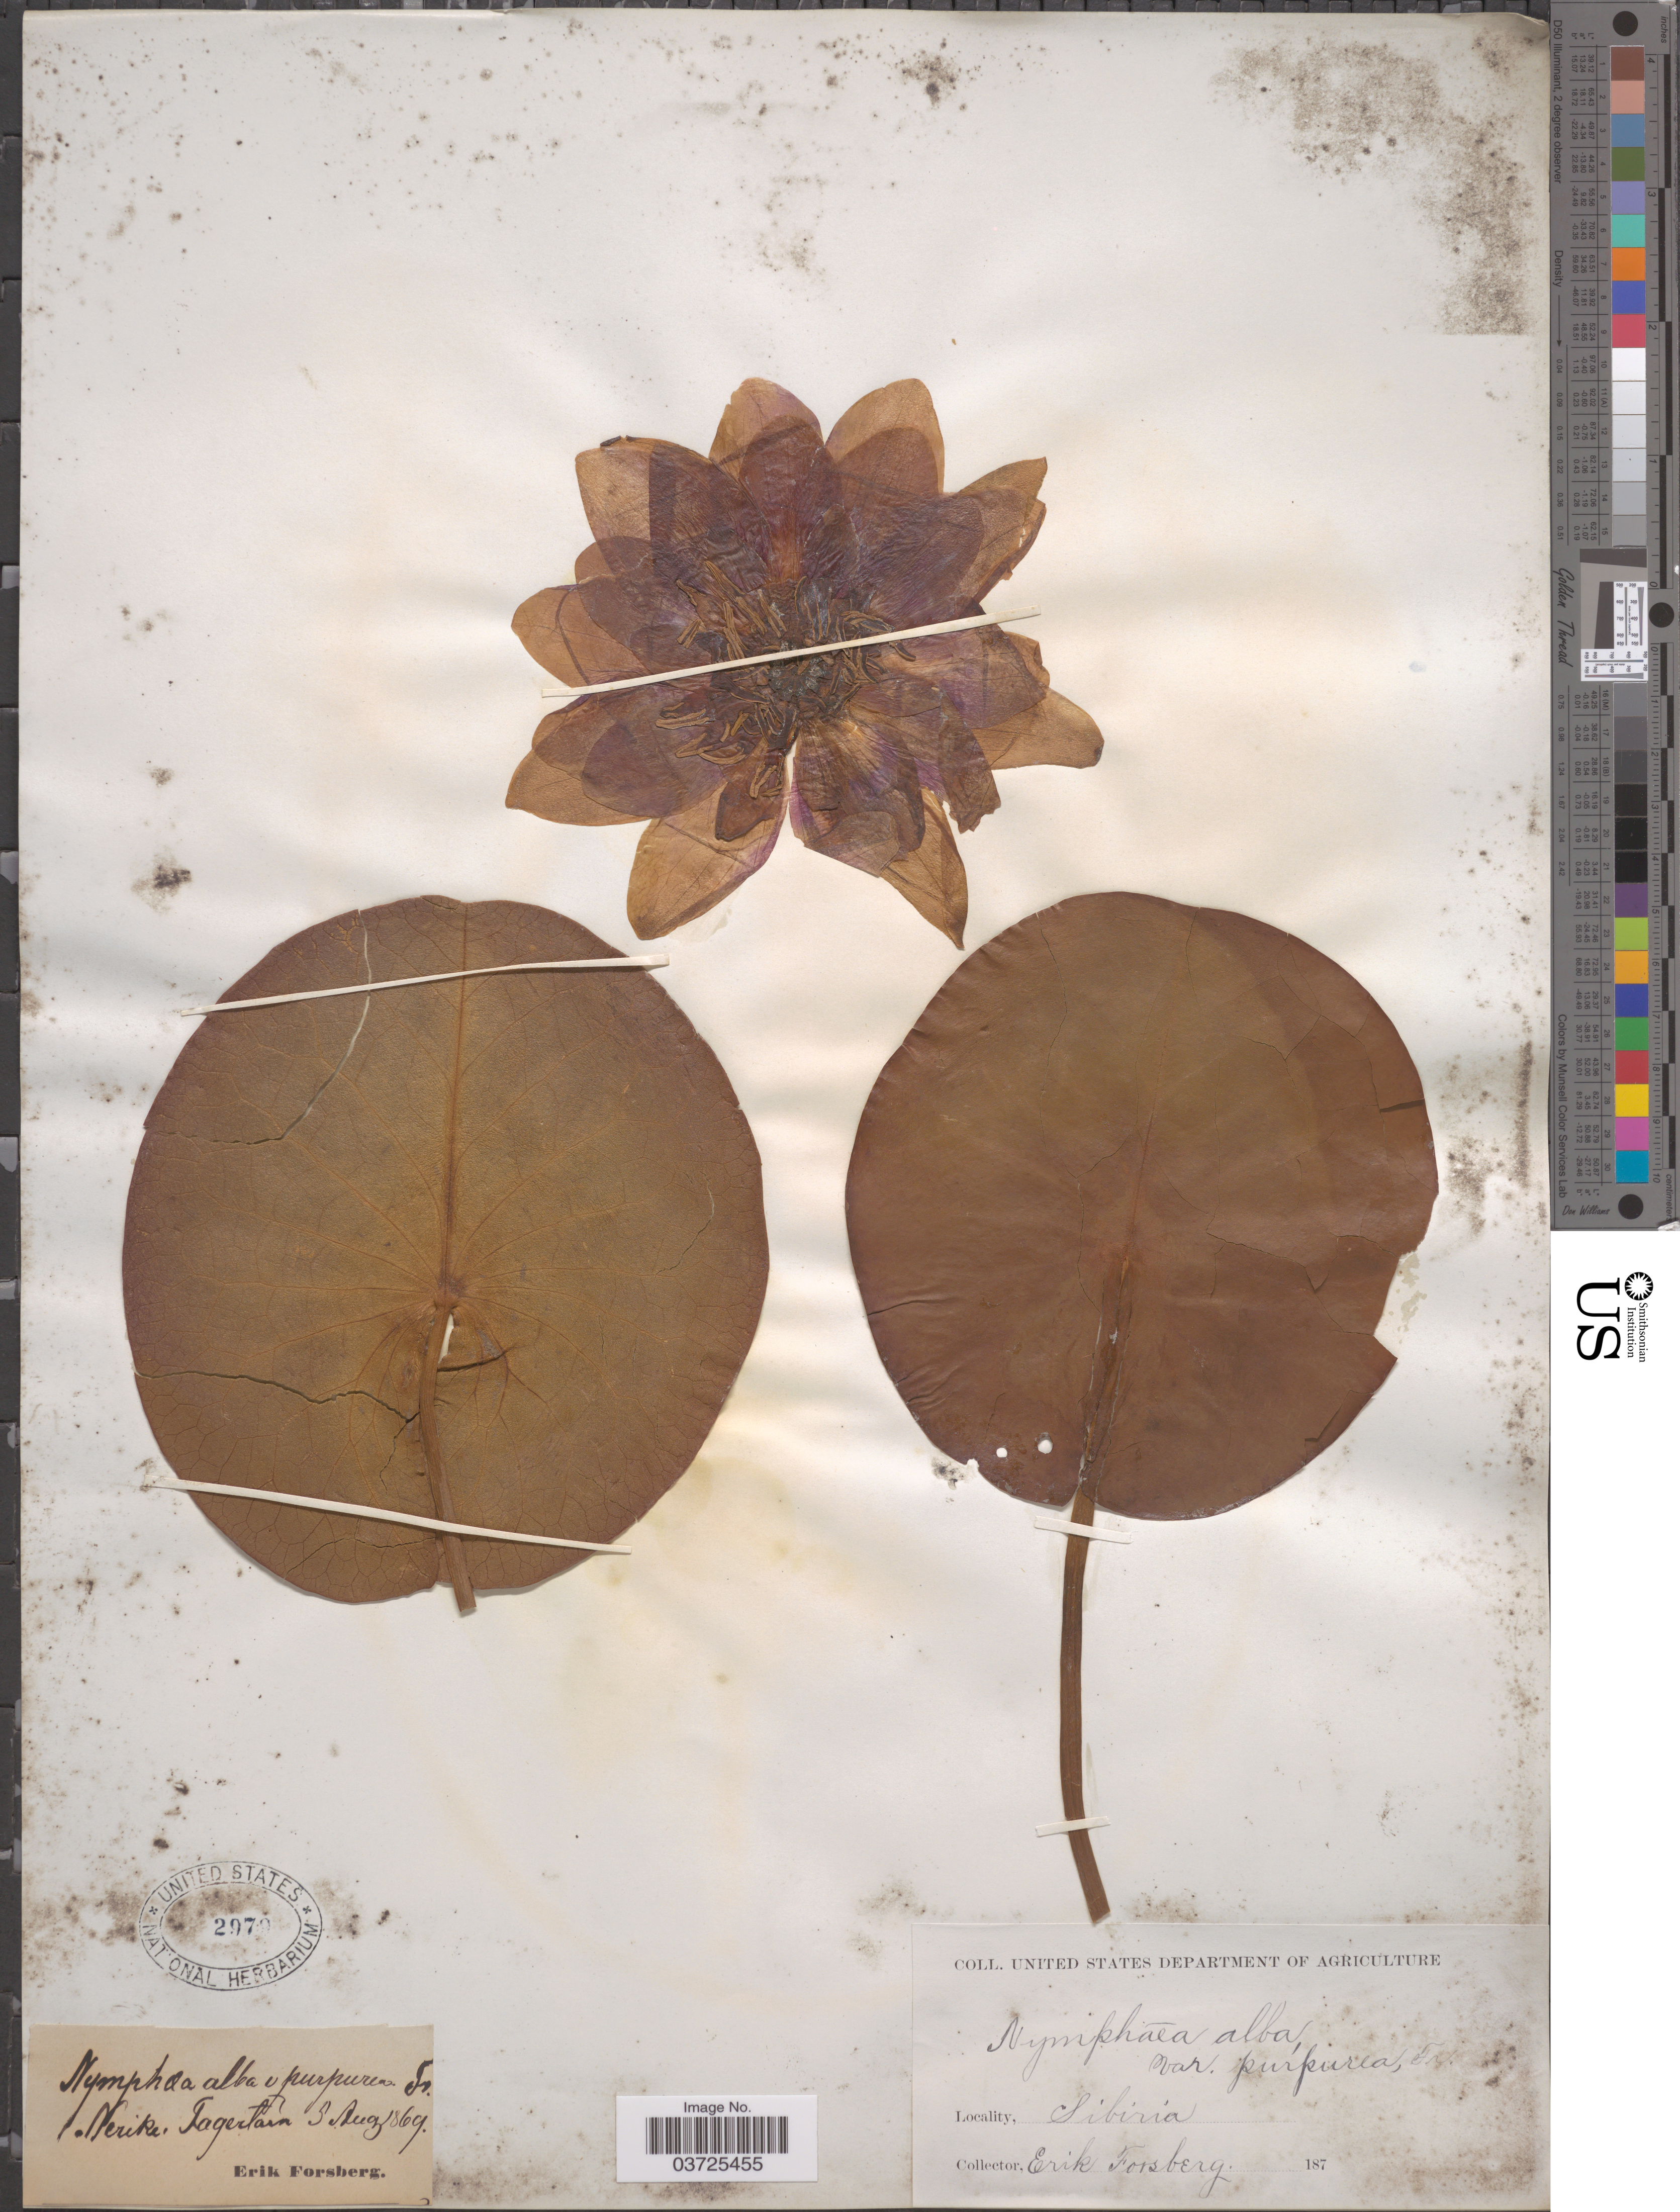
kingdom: Plantae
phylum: Tracheophyta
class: Magnoliopsida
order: Nymphaeales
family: Nymphaeaceae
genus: Nymphaea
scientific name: Nymphaea alba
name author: L.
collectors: E. Forsberg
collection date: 1869-08-05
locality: Nerike, Fagertarn. [interpreted] Sibiria.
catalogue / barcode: US 2979